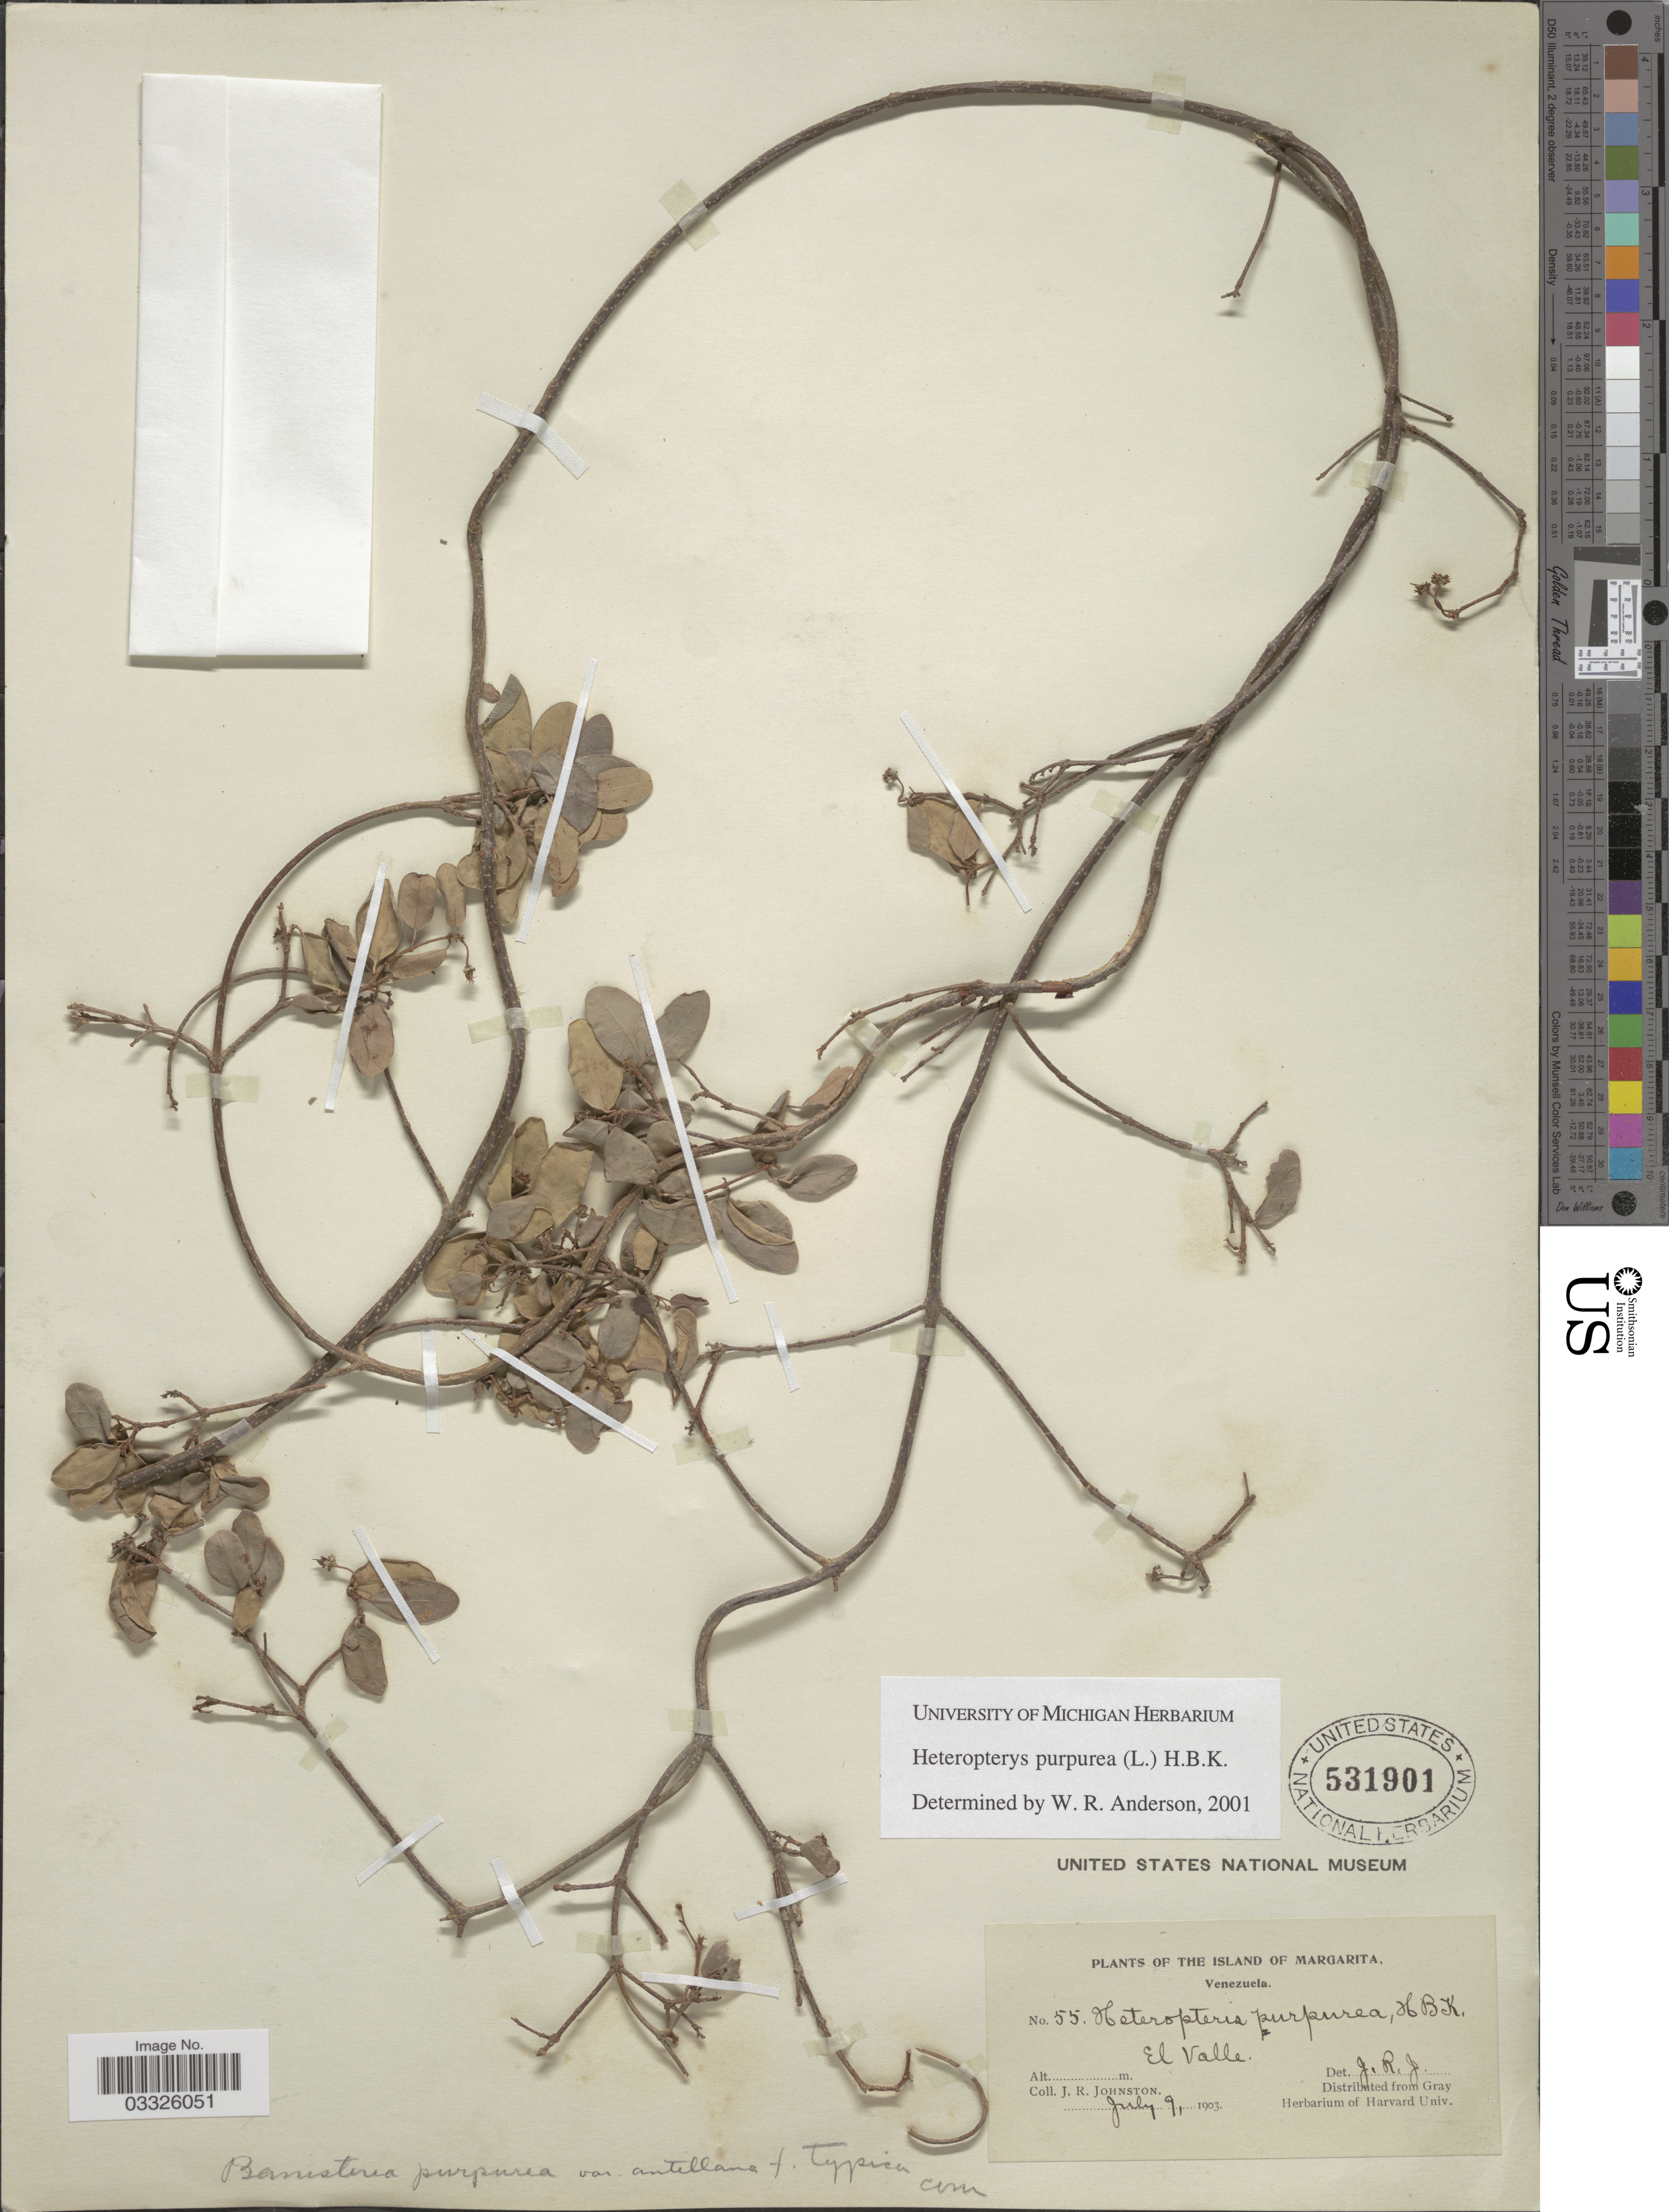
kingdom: Plantae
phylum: Tracheophyta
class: Magnoliopsida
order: Malpighiales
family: Malpighiaceae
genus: Heteropterys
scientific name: Heteropterys purpurea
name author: (L.) Kunth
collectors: J. Johnston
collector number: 55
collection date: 1903-07-09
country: Venezuela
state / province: Nueva Esparta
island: Margarita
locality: The Island of Margarita. El Valle.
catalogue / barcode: US 531901